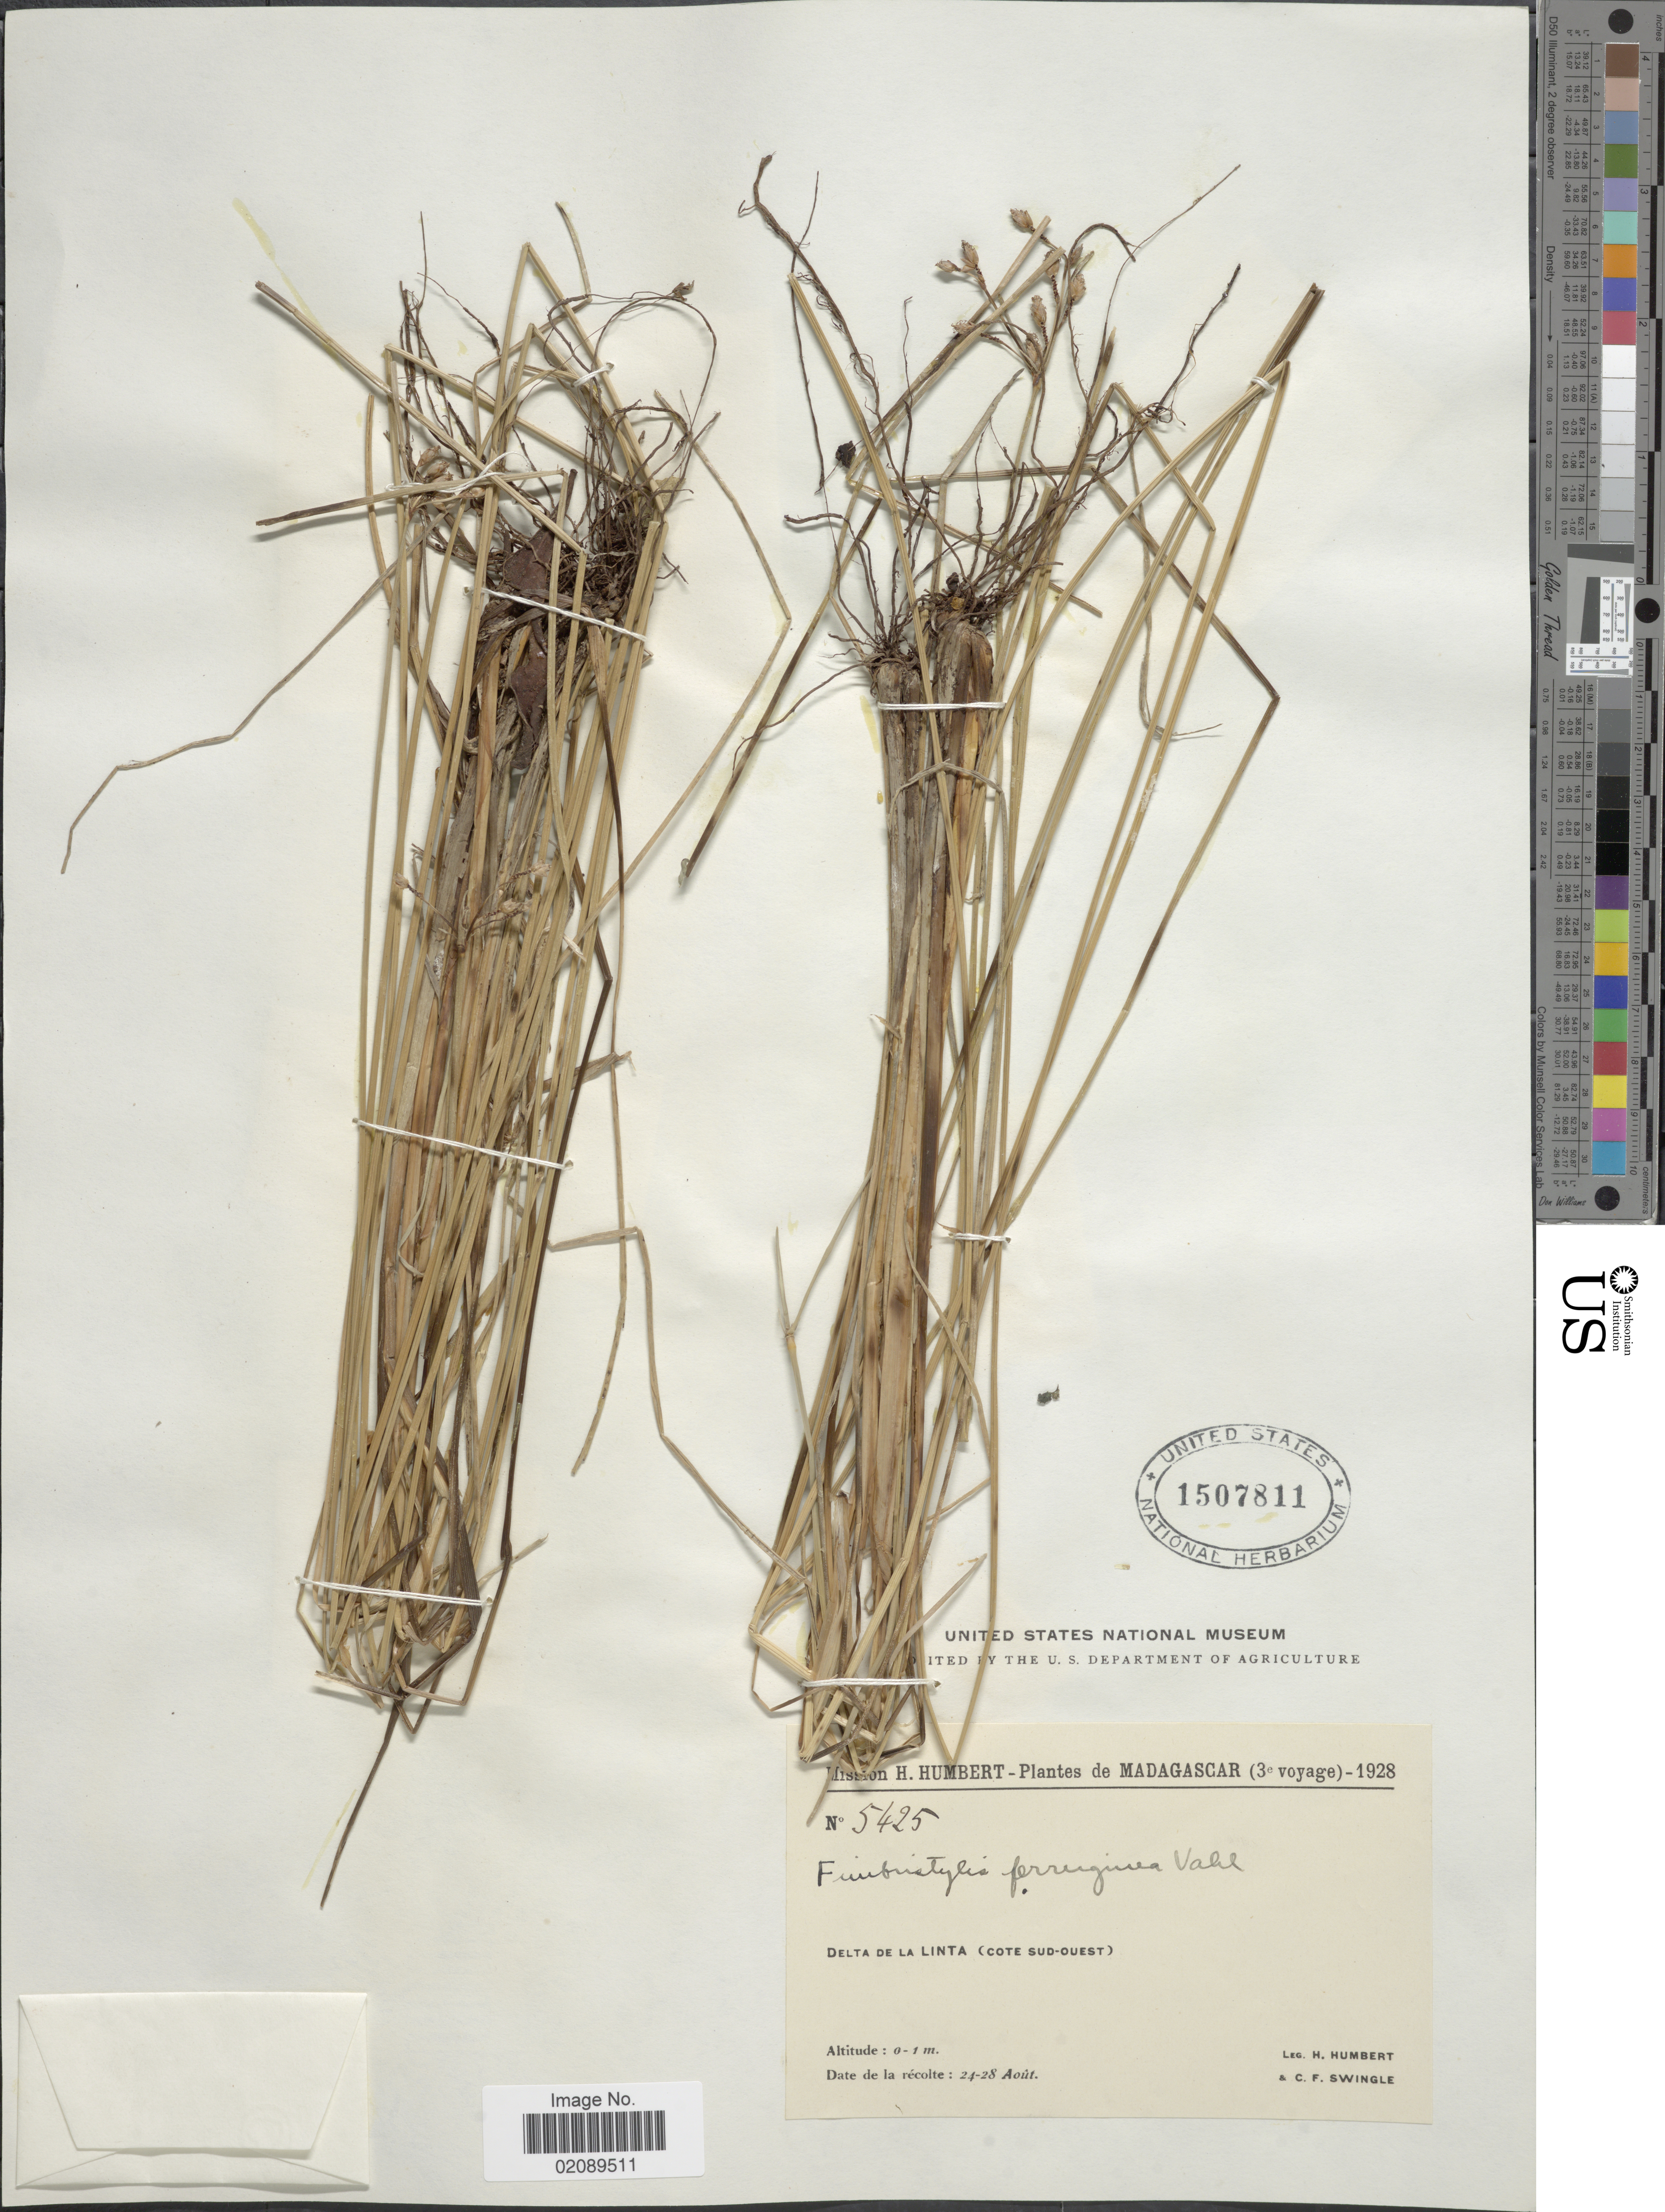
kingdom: Plantae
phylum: Tracheophyta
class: Liliopsida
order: Poales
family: Cyperaceae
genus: Fimbristylis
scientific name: Fimbristylis ferruginea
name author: (L.) Vahl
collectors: H. Humbert & C. Swingle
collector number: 5425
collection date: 1928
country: Madagascar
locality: Delta de la Linta (cote Sud Ouest)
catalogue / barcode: US 1507811